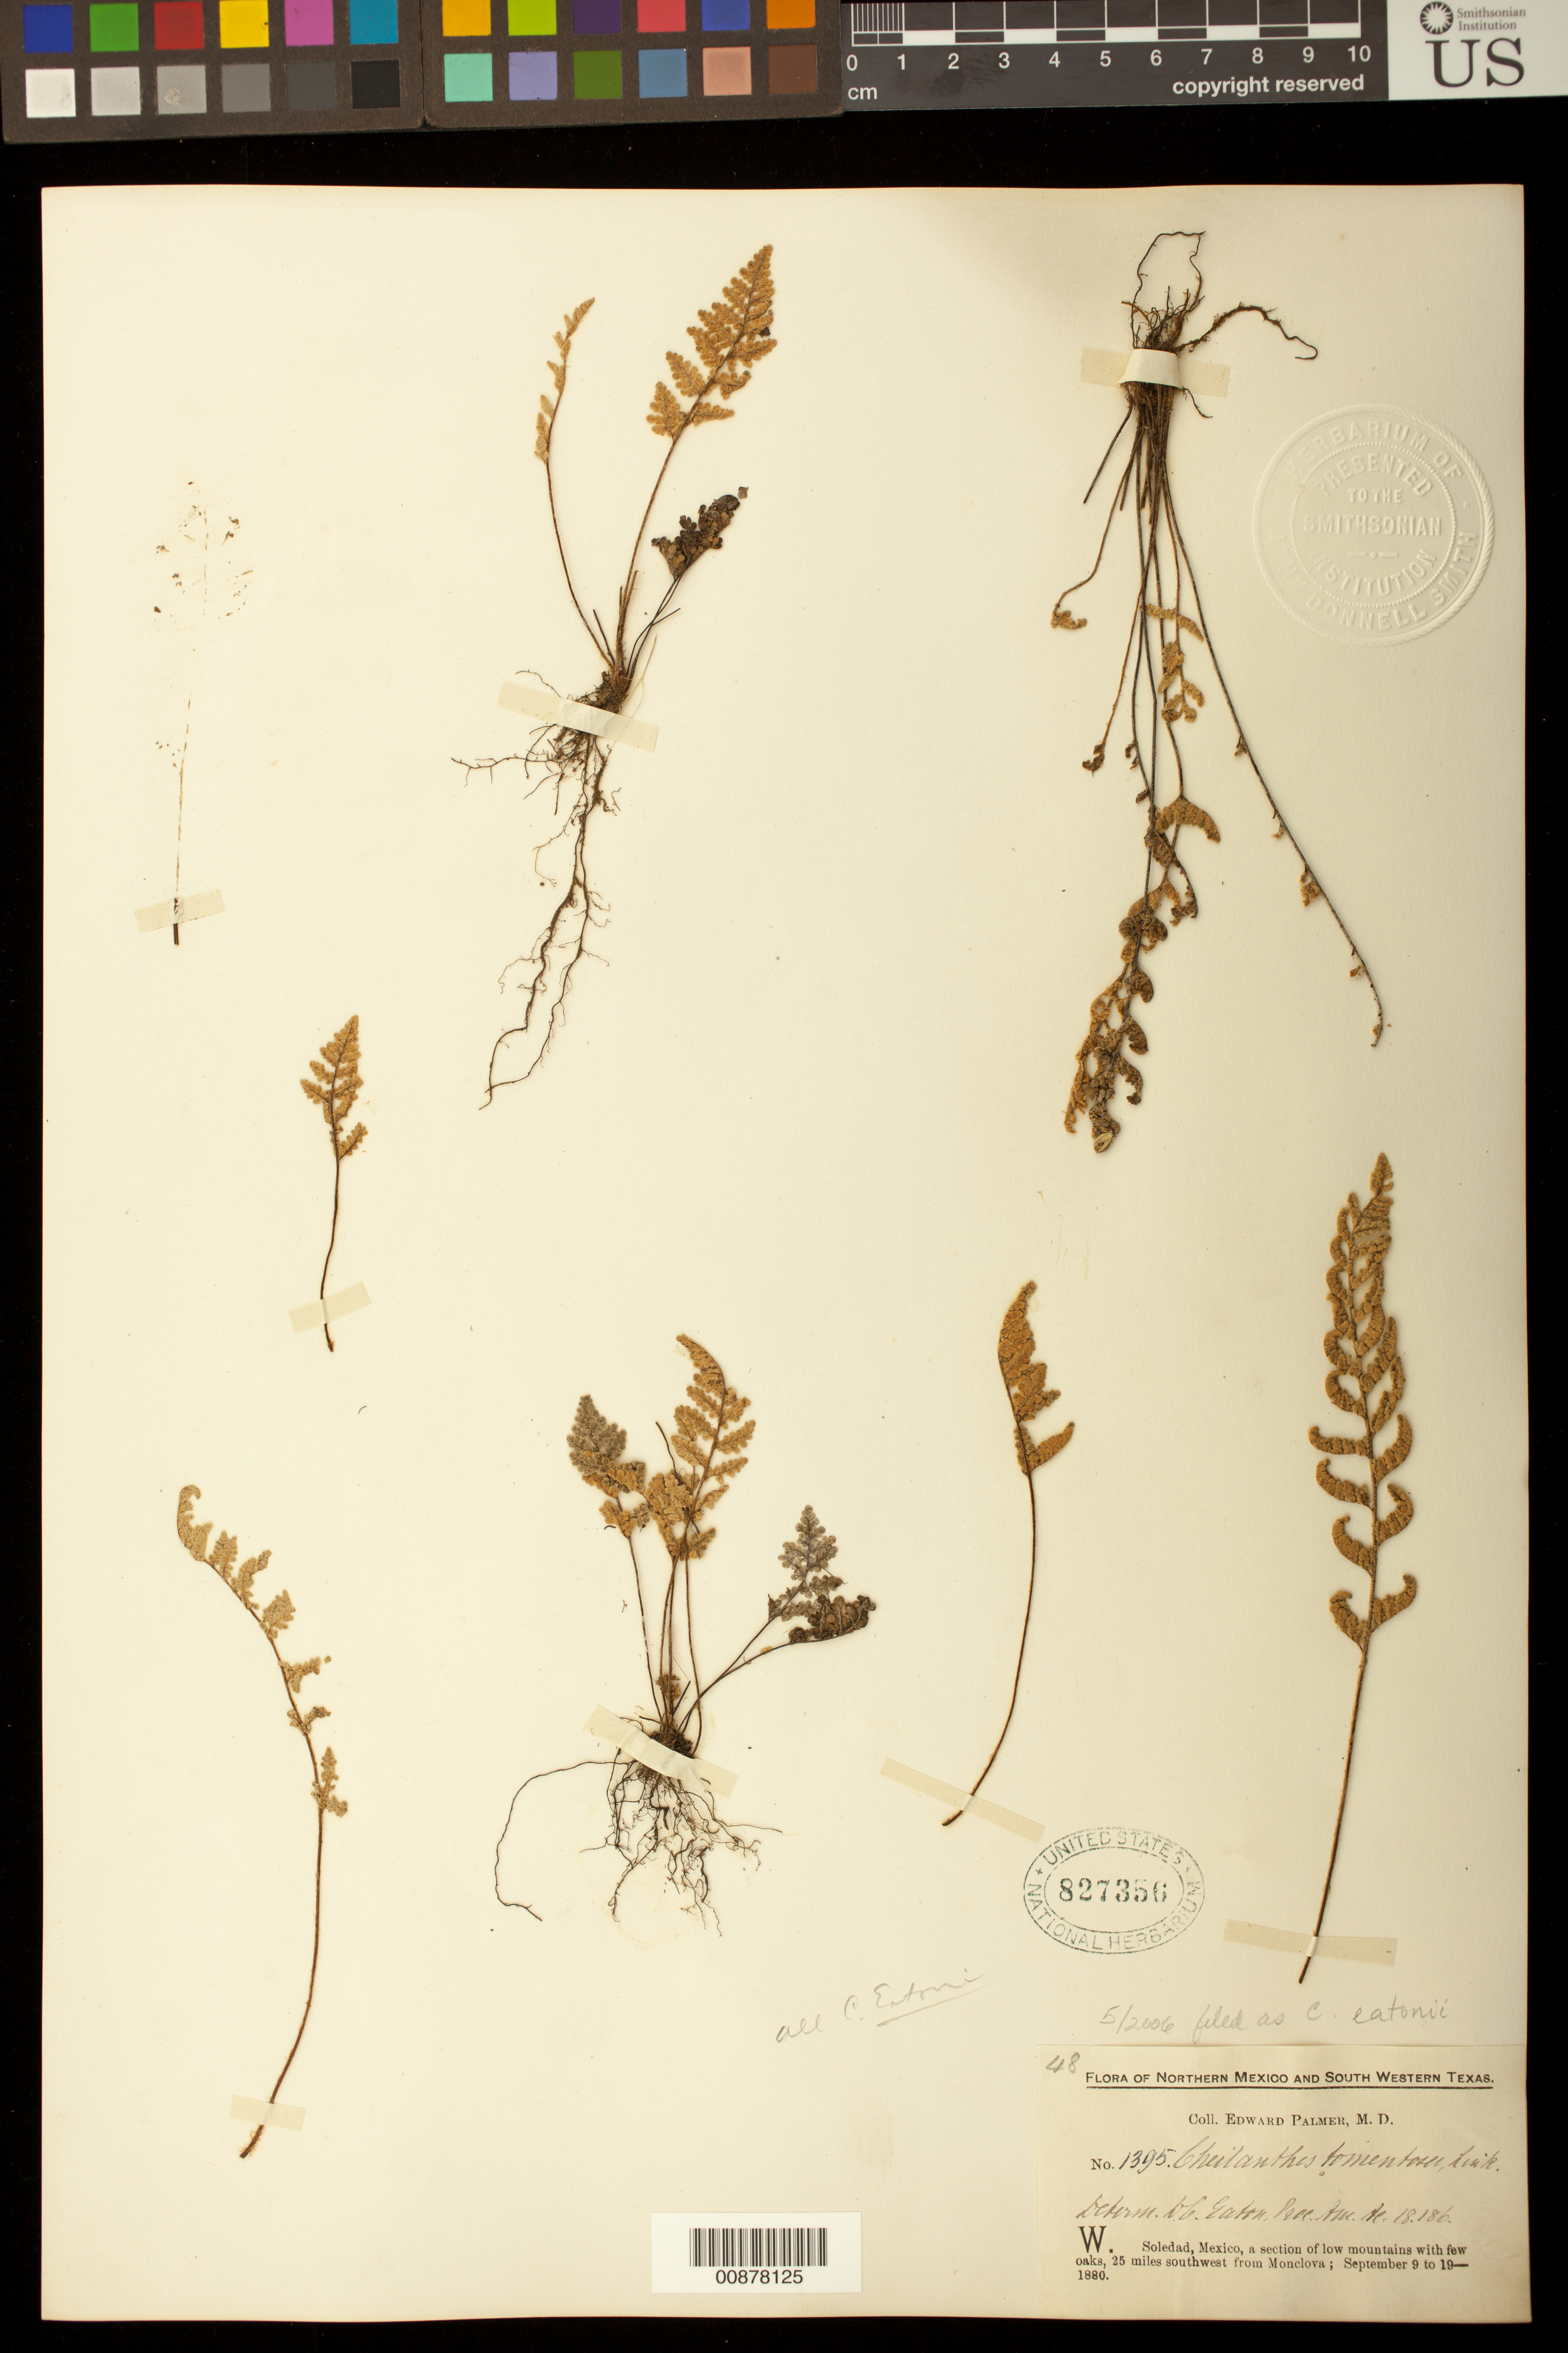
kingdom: Plantae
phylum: Tracheophyta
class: Polypodiopsida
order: Polypodiales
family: Pteridaceae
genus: Myriopteris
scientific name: Myriopteris rufa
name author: Fée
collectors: E. Palmer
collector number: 1395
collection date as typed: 09 Sep 1880 to 19 Sep 1880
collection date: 1880-09-09/1880-09-19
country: Mexico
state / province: Coahuila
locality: W. Soledad, a section of low mountains, 25 miles southwest from Monclova, Coahuila.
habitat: A section of low mountains with few oaks.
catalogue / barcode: US 827356